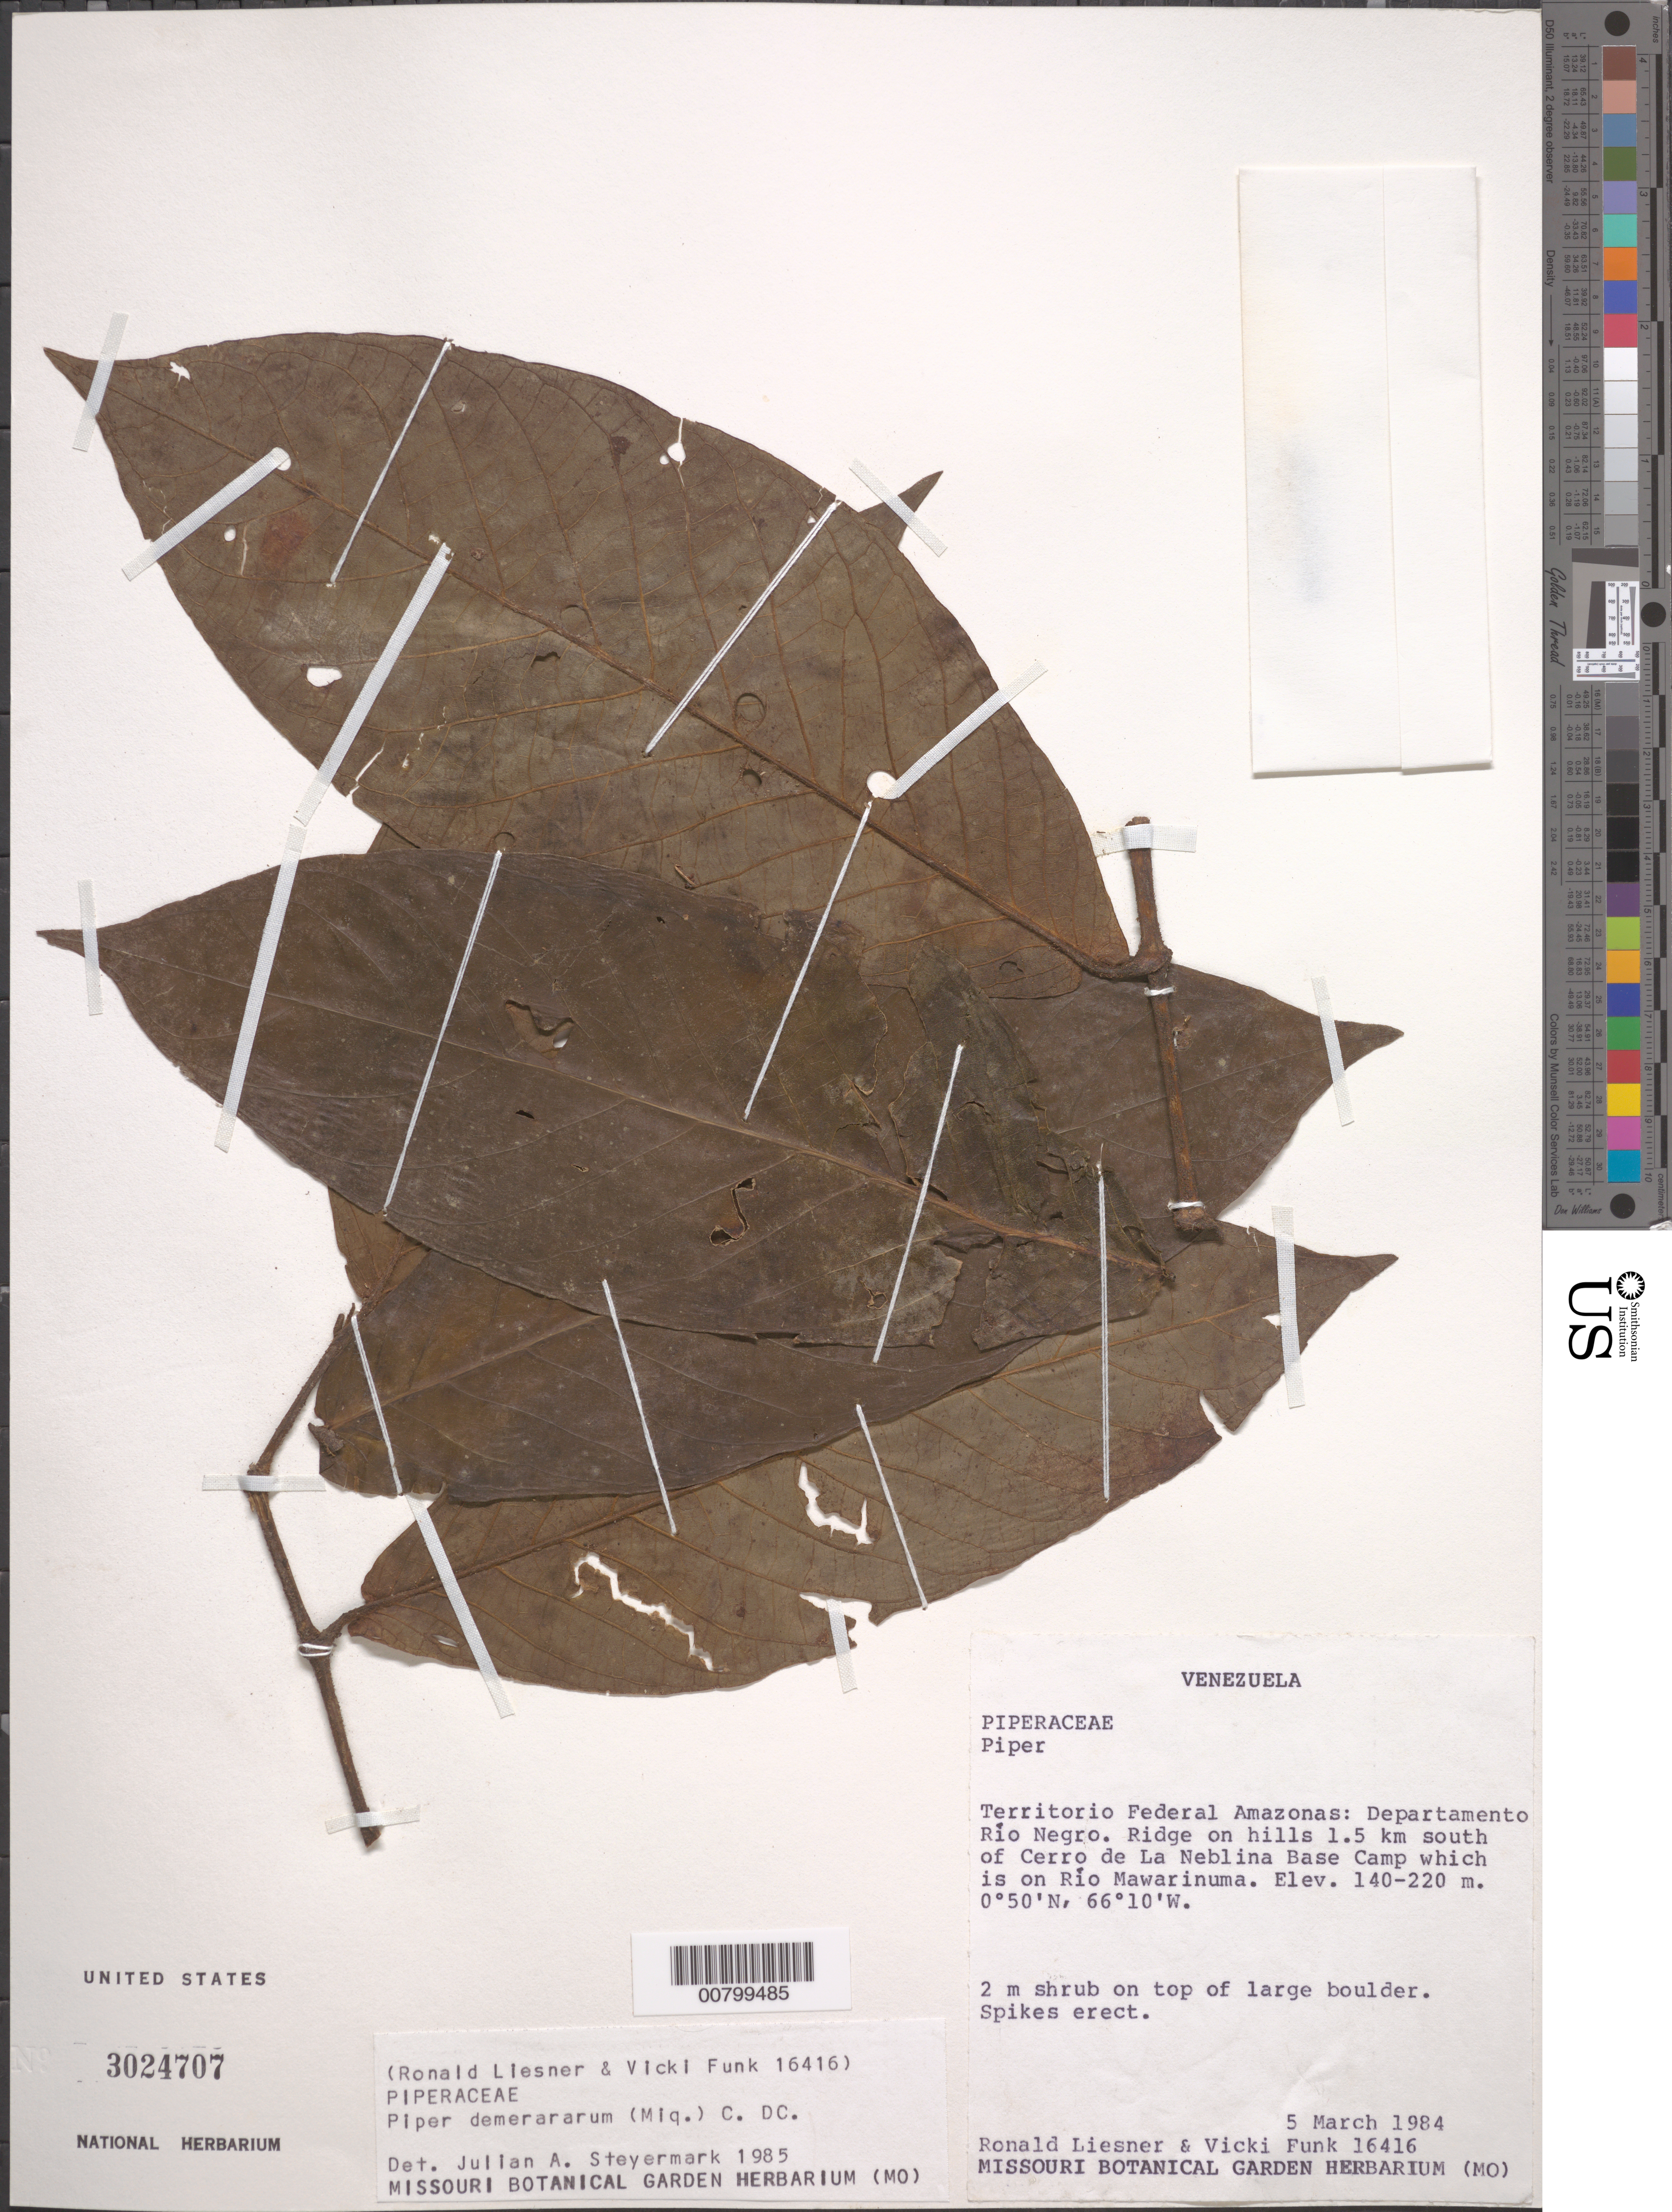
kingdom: Plantae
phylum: Tracheophyta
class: Magnoliopsida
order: Piperales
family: Piperaceae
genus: Piper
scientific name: Piper demeraranum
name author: (Miq.) C. DC.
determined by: Steyermark, Julian A., (VEN)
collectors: R. L. Liesner & V. Funk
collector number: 16416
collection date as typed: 5-Mar-84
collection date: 1984-03-05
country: Venezuela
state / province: Amazonas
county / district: Río Negro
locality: Río Mawarinuma, 1.5 km S of Cerro de La Neblina Base Camp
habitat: Ridge on hills, on top of large boulder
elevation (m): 140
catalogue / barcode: US 3024707